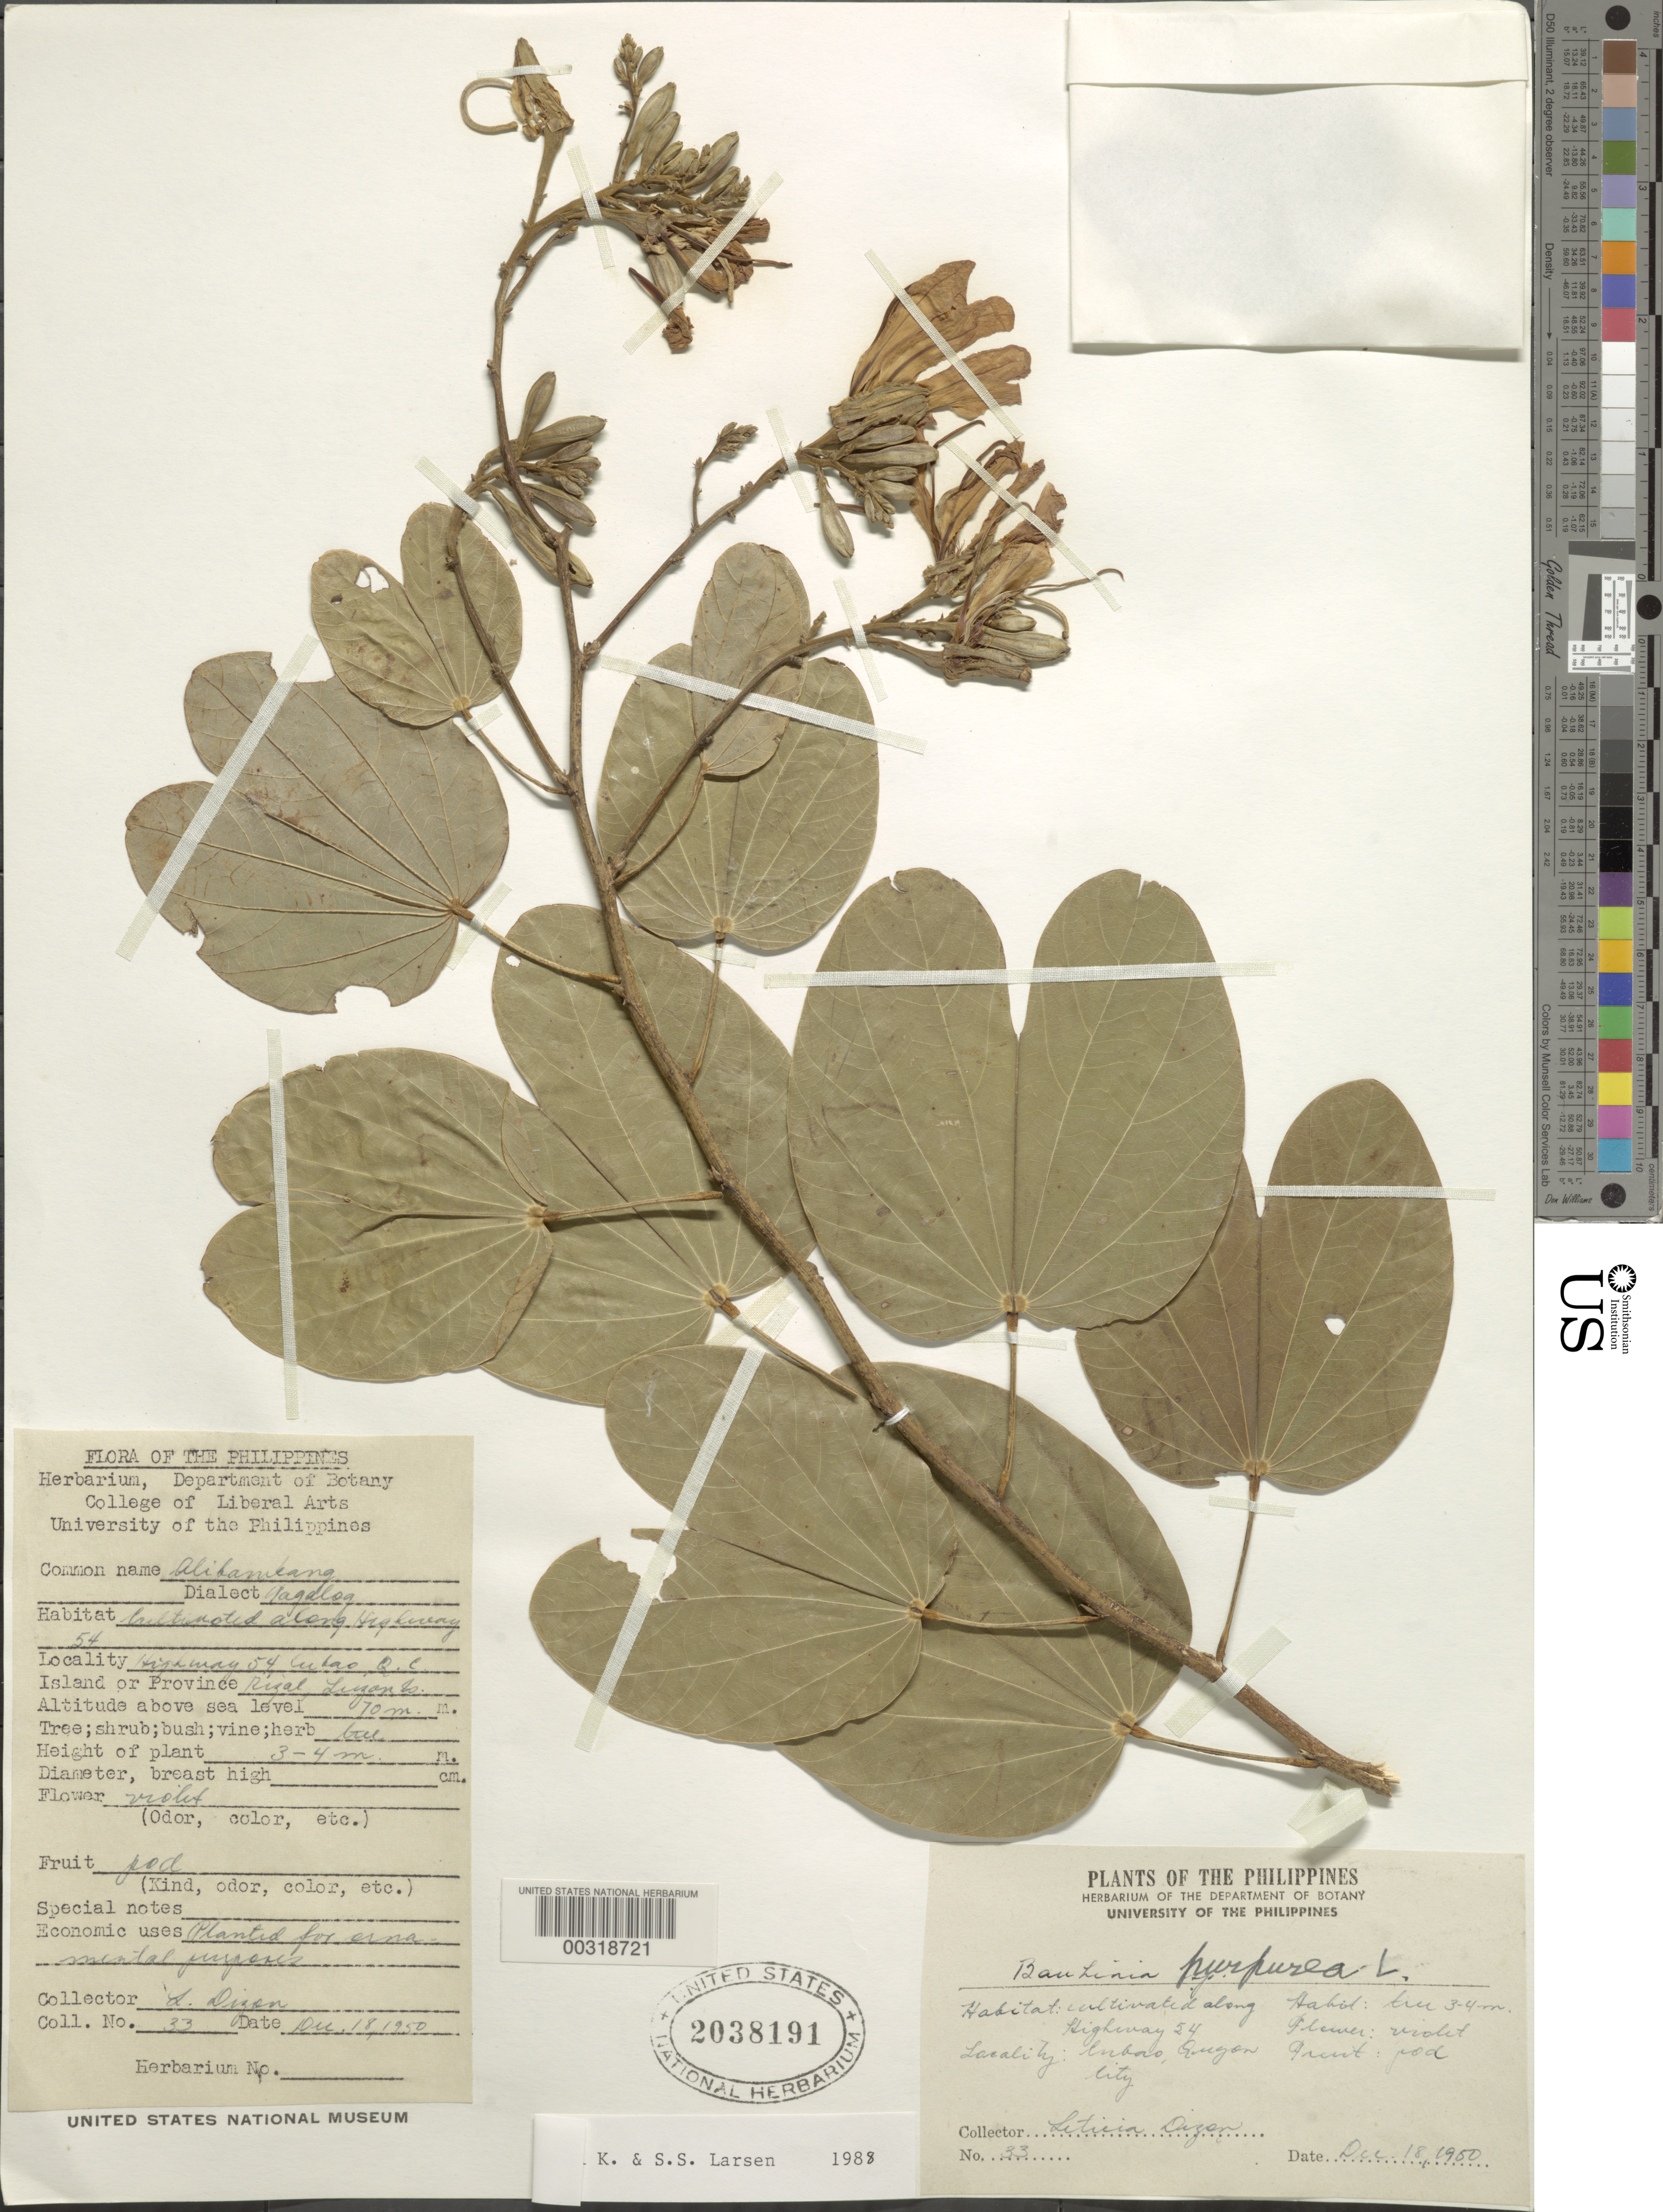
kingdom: Plantae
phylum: Tracheophyta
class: Magnoliopsida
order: Fabales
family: Fabaceae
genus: Bauhinia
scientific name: Bauhinia purpurea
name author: L.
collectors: L. Dizen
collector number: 33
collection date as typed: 18 Dec 1950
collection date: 1950-12-18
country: Philippines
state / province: National Capital Region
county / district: Quezon City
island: Luzon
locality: Quezaon city, inbao, along highway 54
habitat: Along highway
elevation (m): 70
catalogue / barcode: US 2038191